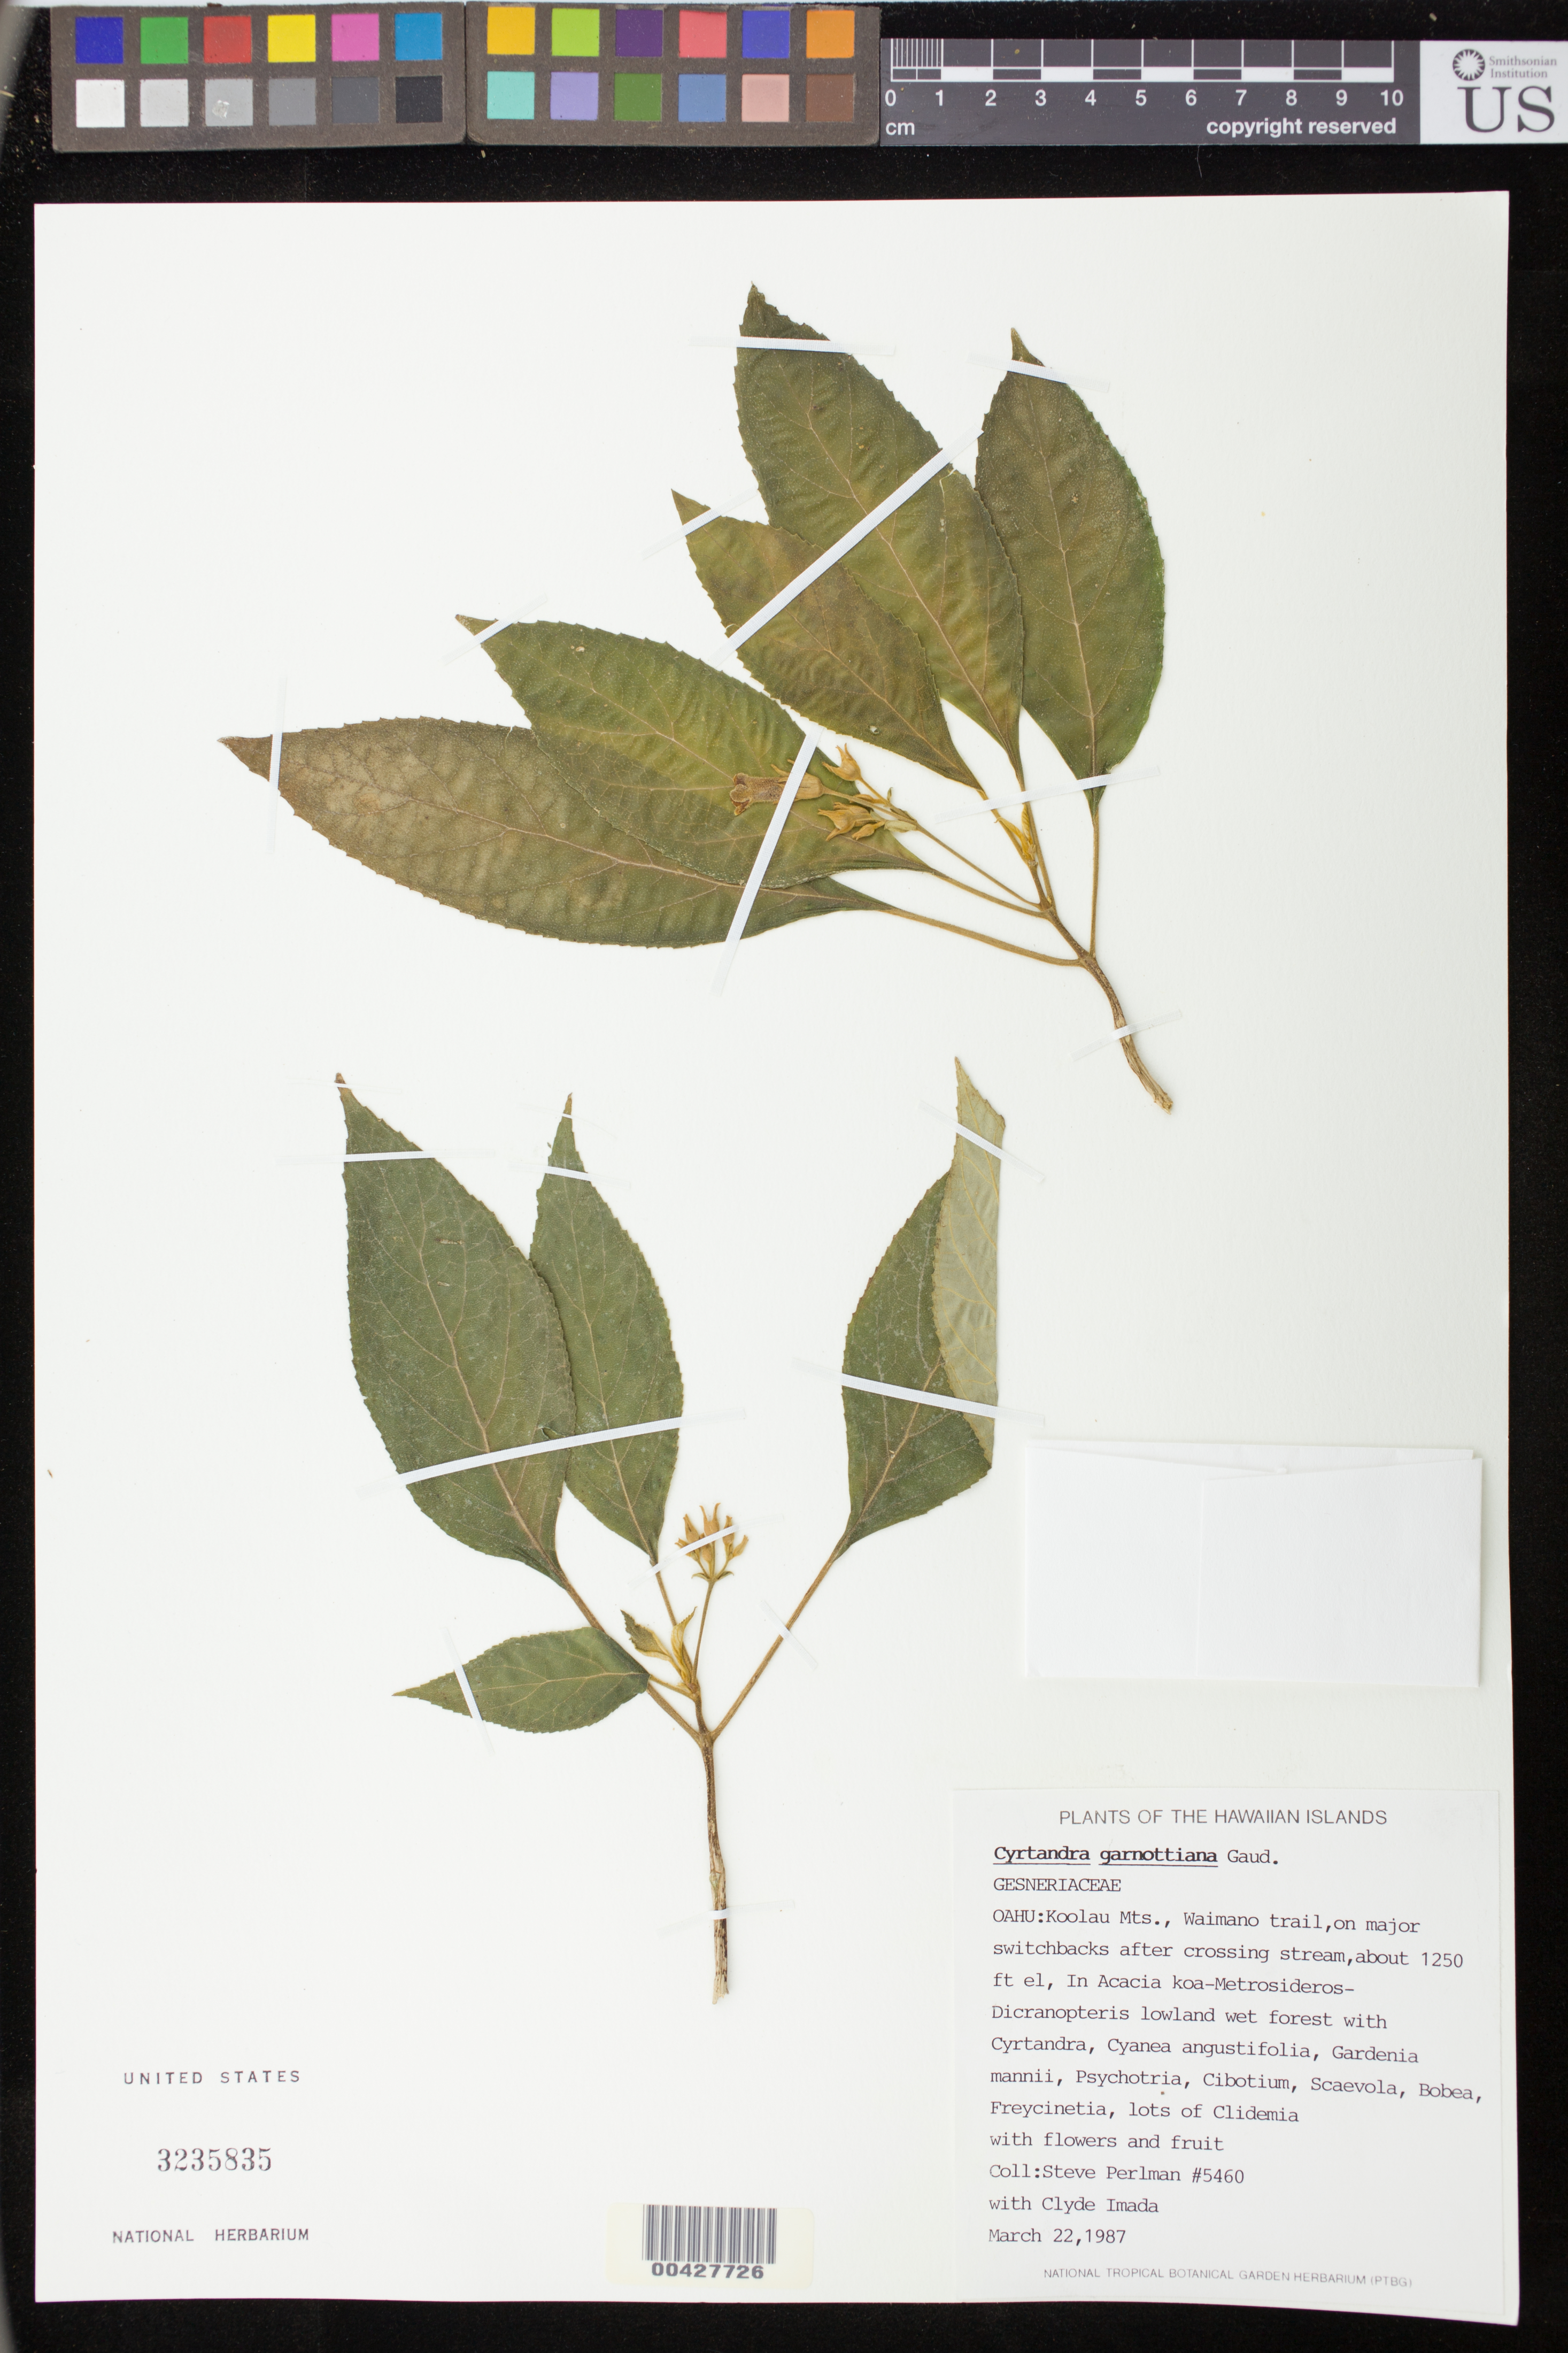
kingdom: Plantae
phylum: Tracheophyta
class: Magnoliopsida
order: Lamiales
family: Gesneriaceae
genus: Cyrtandra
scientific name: Cyrtandra garnotiana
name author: Gaudich.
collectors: S. P. Perlman & C. Imada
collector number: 5460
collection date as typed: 22 Mar 1987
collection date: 1987-03-22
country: United States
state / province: Hawaii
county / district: Honolulu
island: Oahu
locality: Koolau mts, Waimano trail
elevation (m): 381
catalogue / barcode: US 3235835